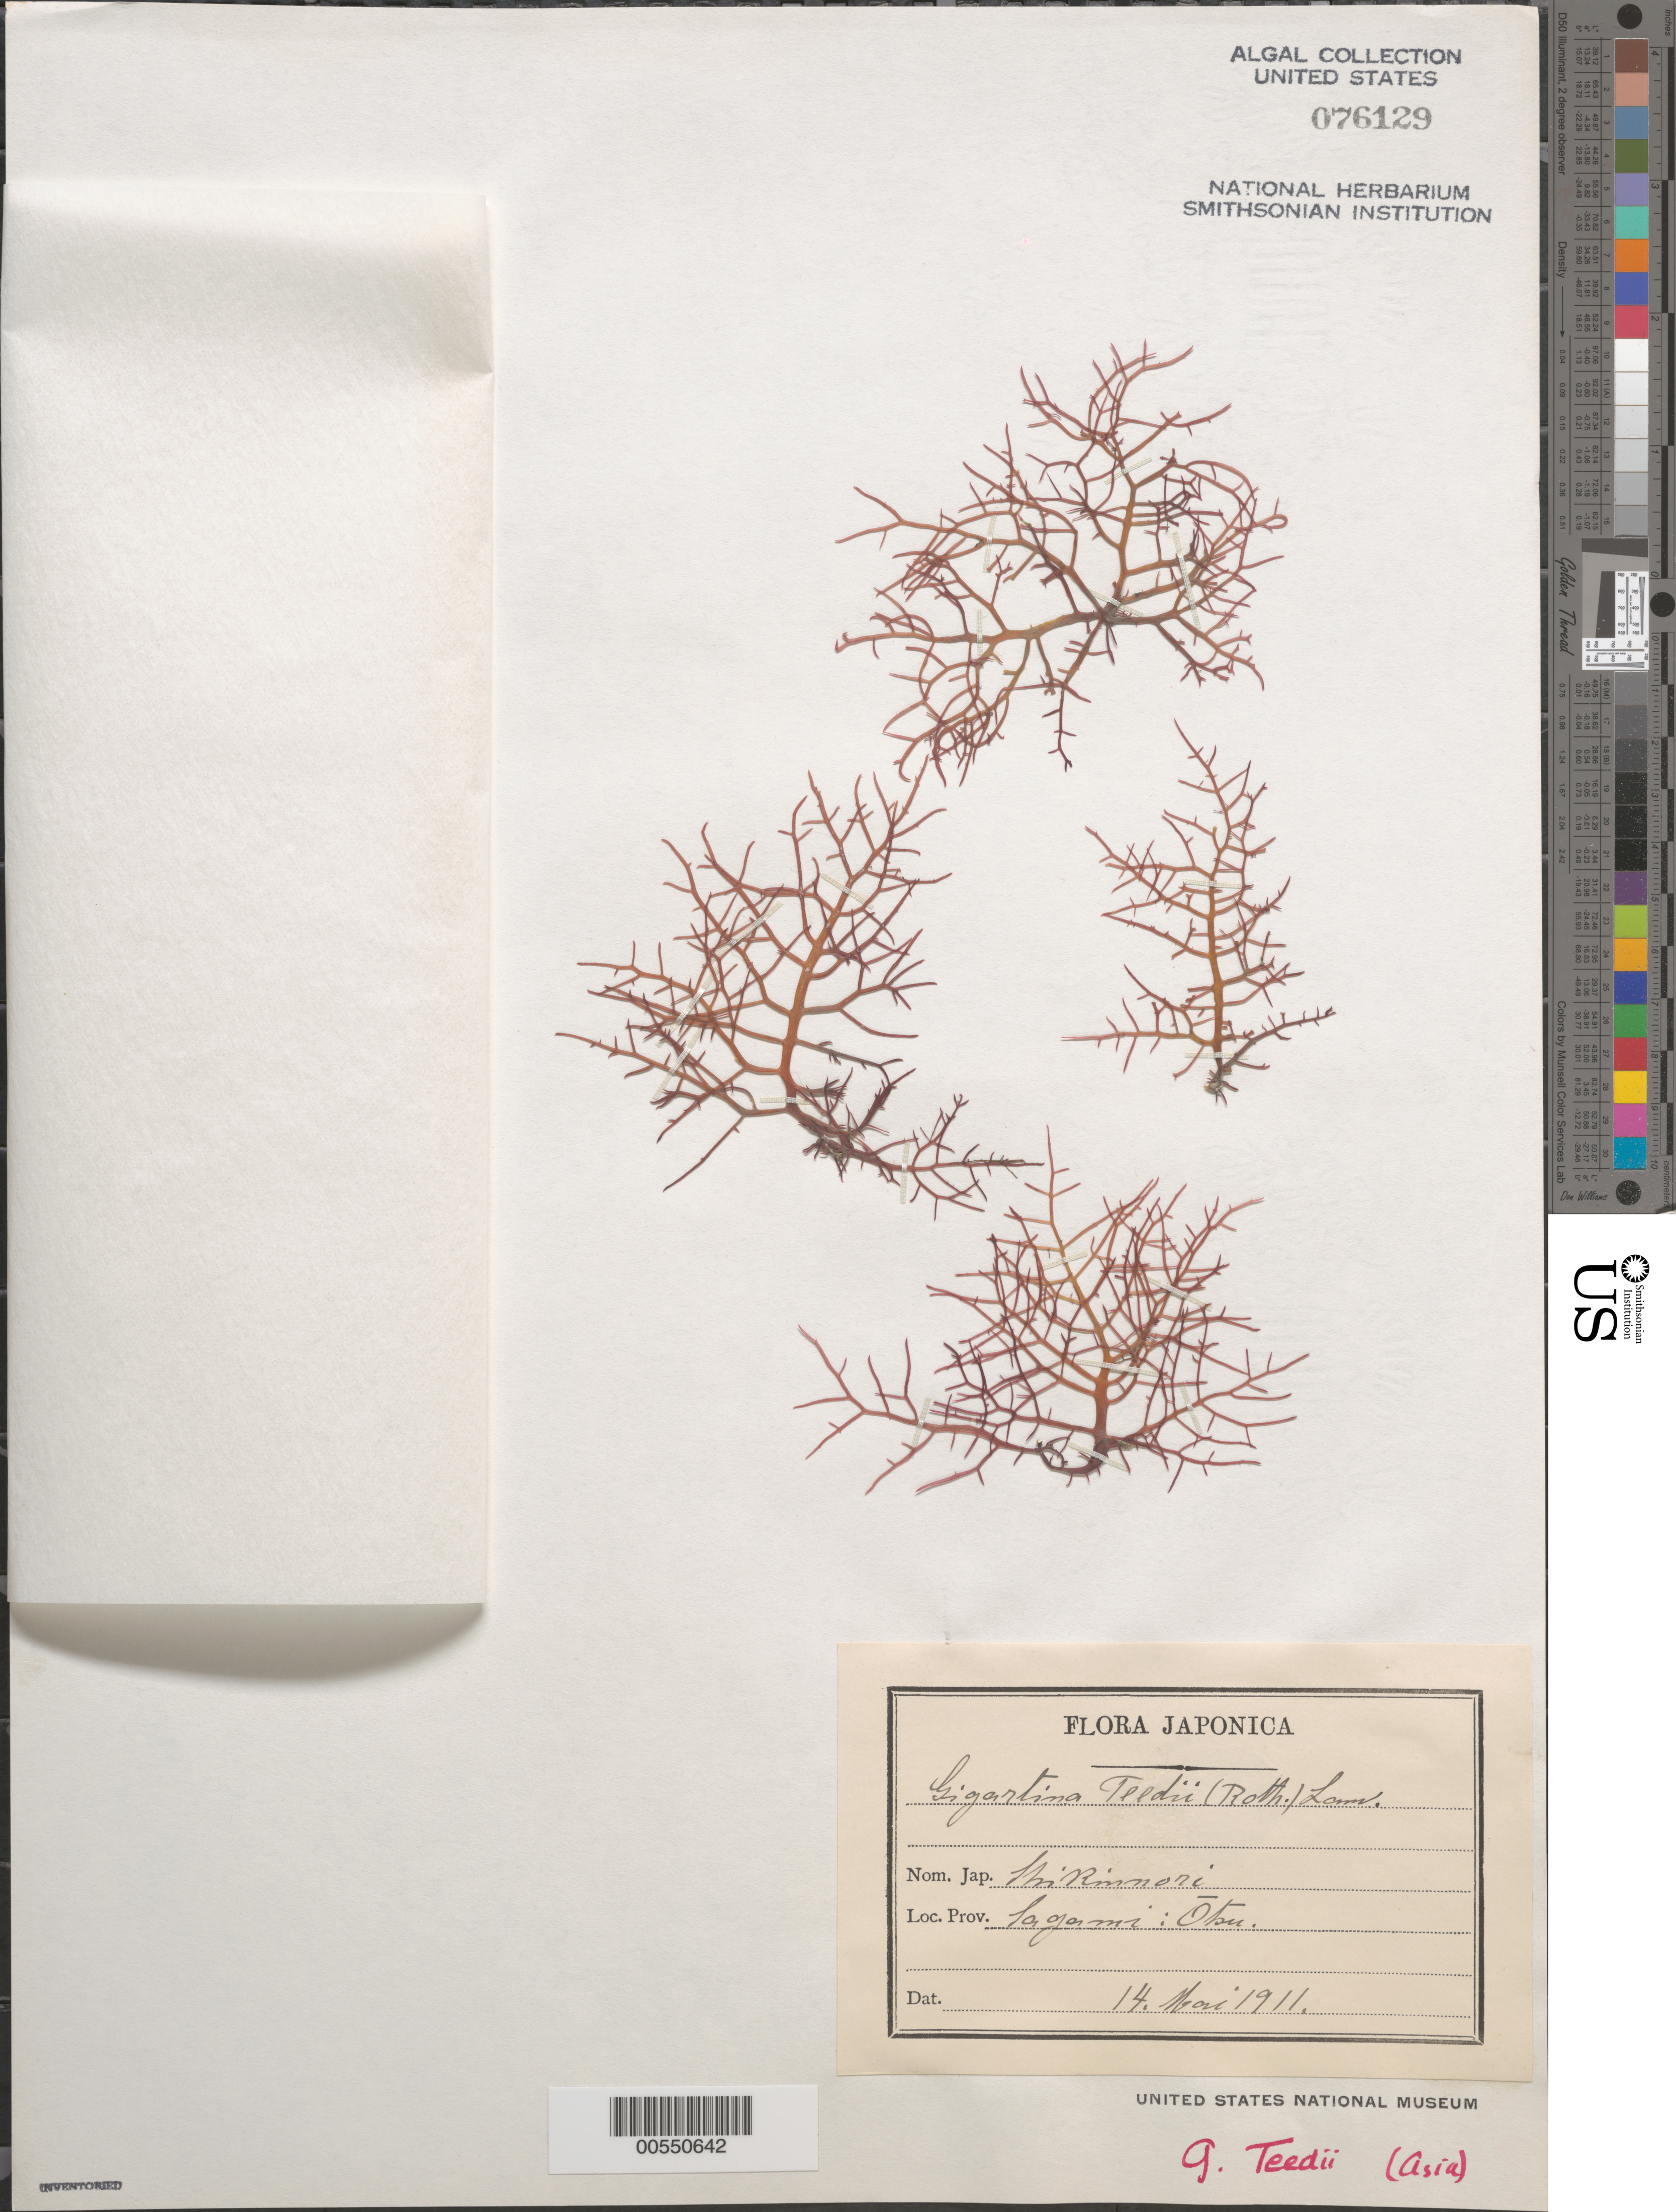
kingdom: Plantae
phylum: Rhodophyta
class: Florideophyceae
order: Gigartinales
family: Gigartinaceae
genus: Chondracanthus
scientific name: Chondracanthus teedei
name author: (Mert. in Roth) Kütz.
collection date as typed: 14 May 1911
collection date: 1911-05-14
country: Japan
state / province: Siga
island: Honshu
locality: Otsu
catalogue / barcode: US 76129